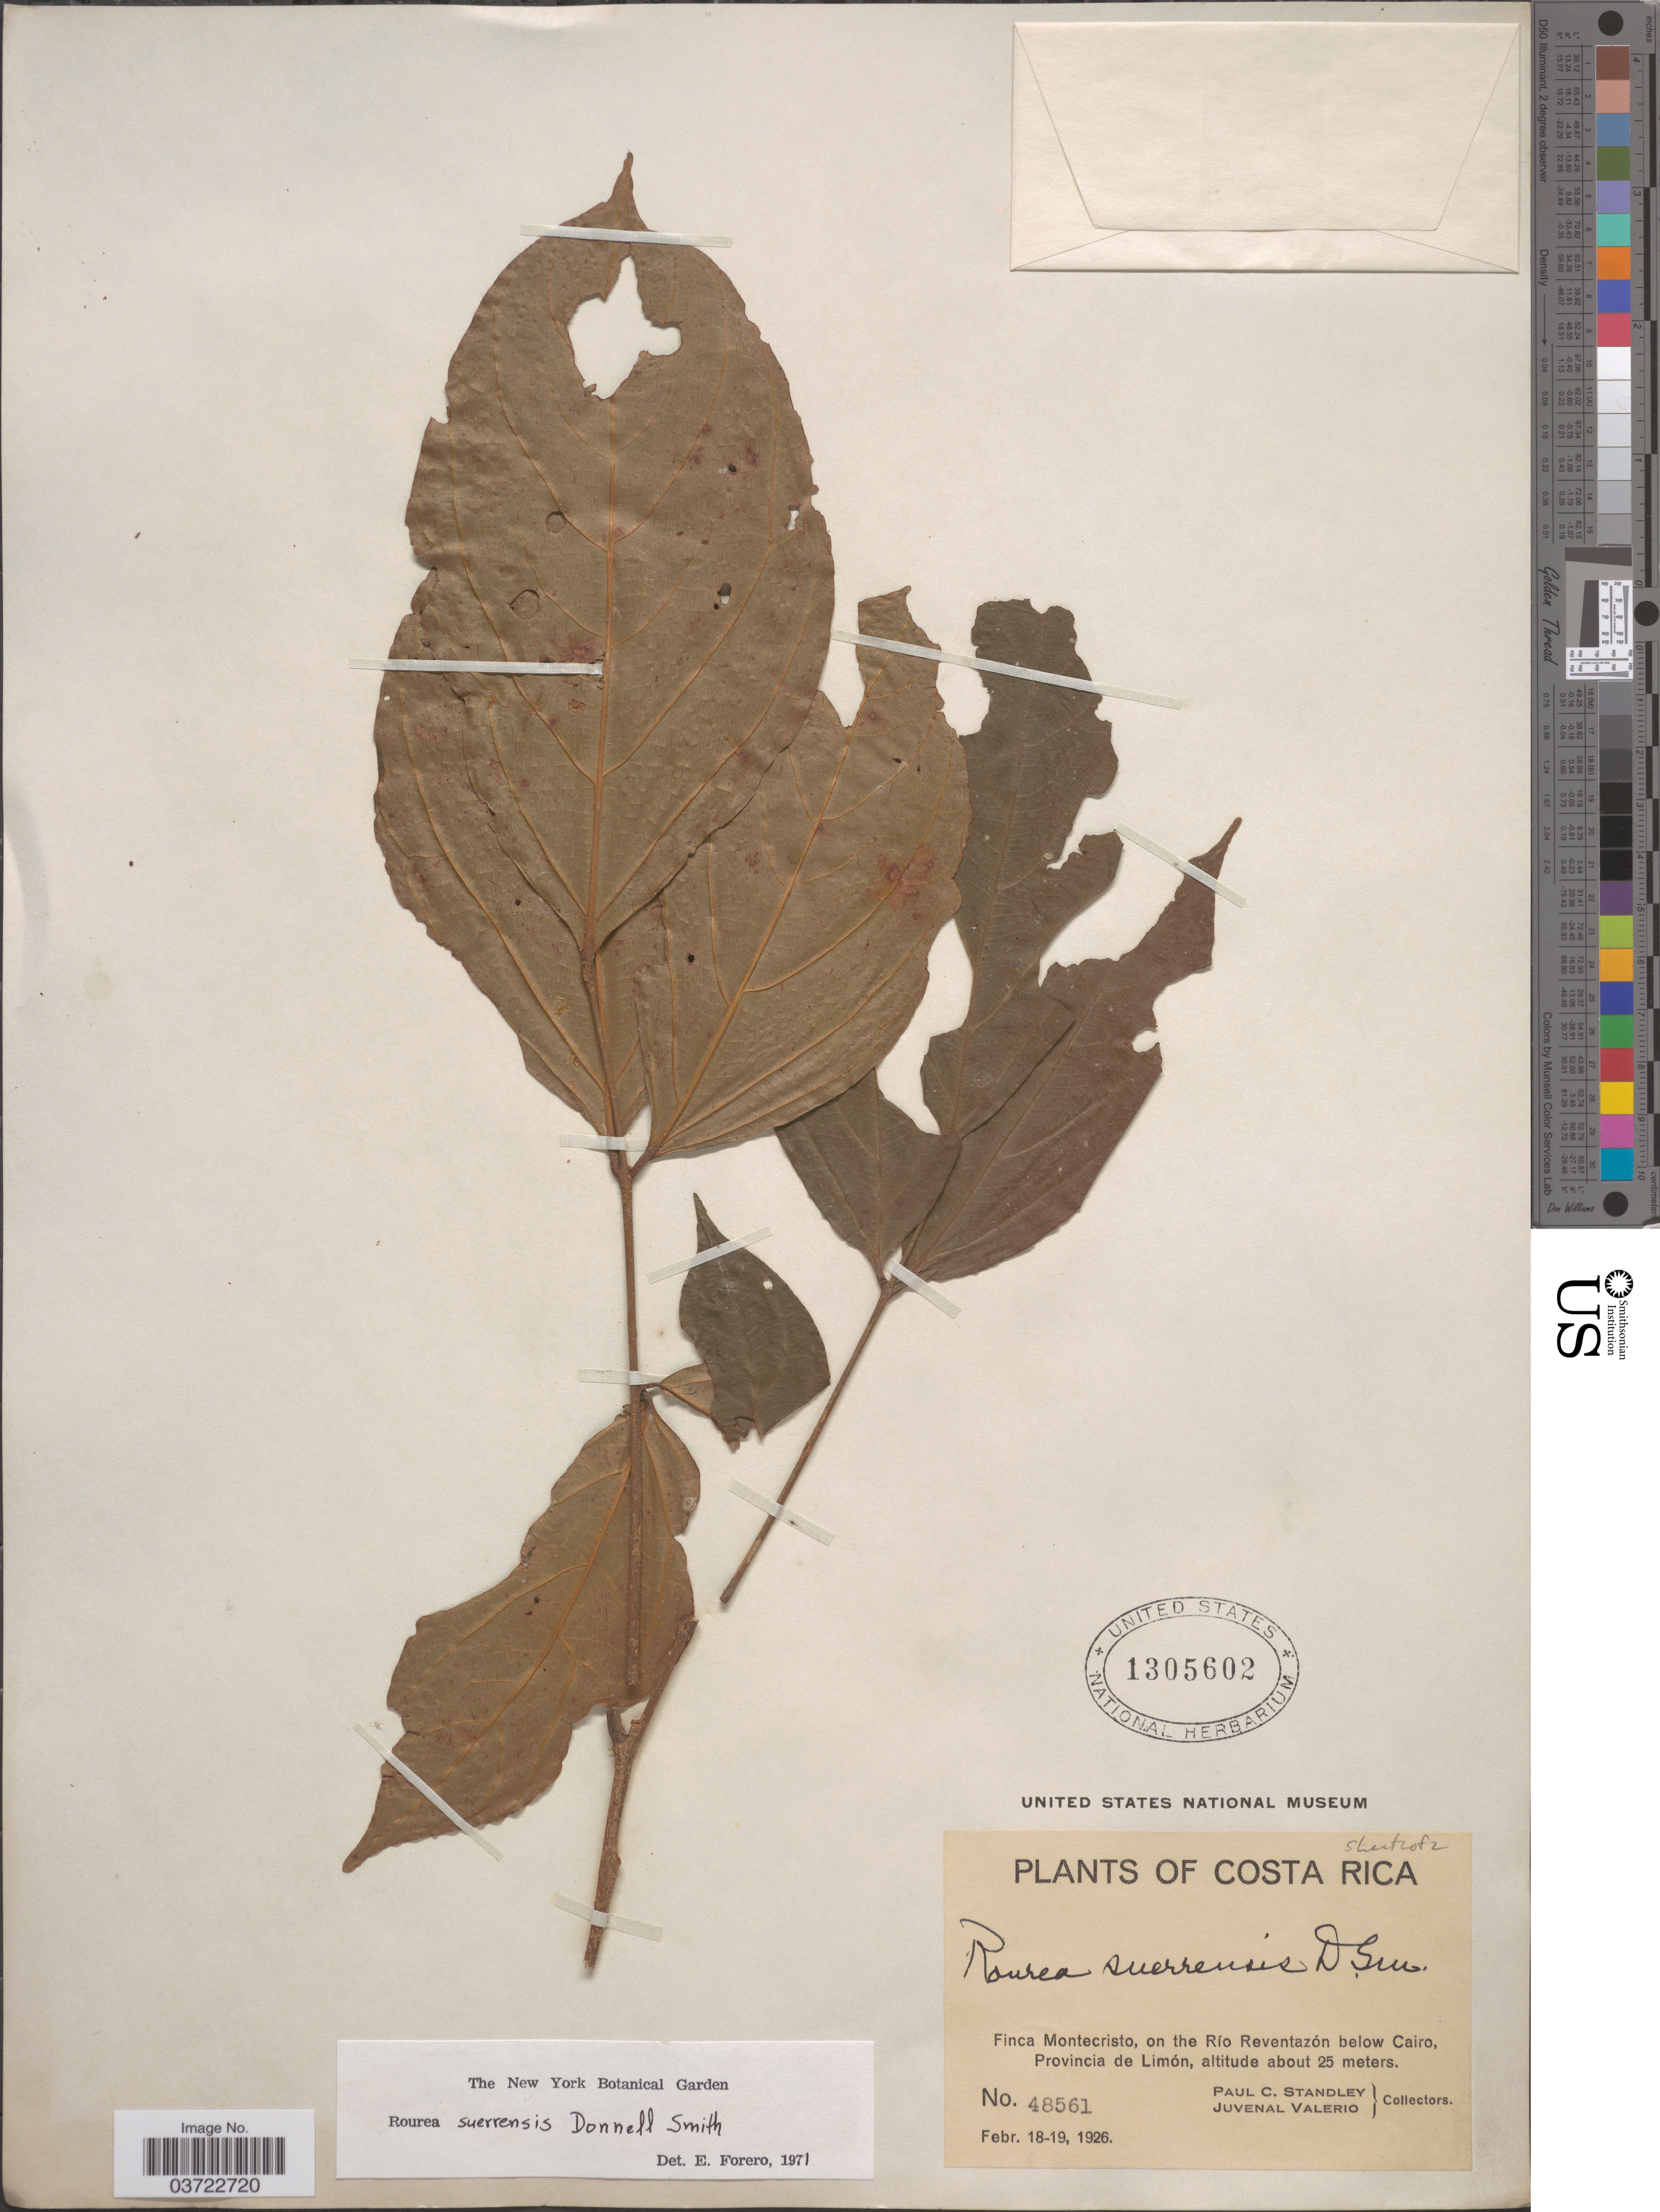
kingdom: Plantae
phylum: Tracheophyta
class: Magnoliopsida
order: Oxalidales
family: Connaraceae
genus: Rourea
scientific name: Rourea suerrensis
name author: Donn. Sm.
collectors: P. C. Standley & J. Valerio R.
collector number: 48561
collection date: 1926-02-18/1926-02-19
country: Costa Rica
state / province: Limón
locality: Finca Montecristo, on the Río Reventazón below Cairo.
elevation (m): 25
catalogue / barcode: US 1305602